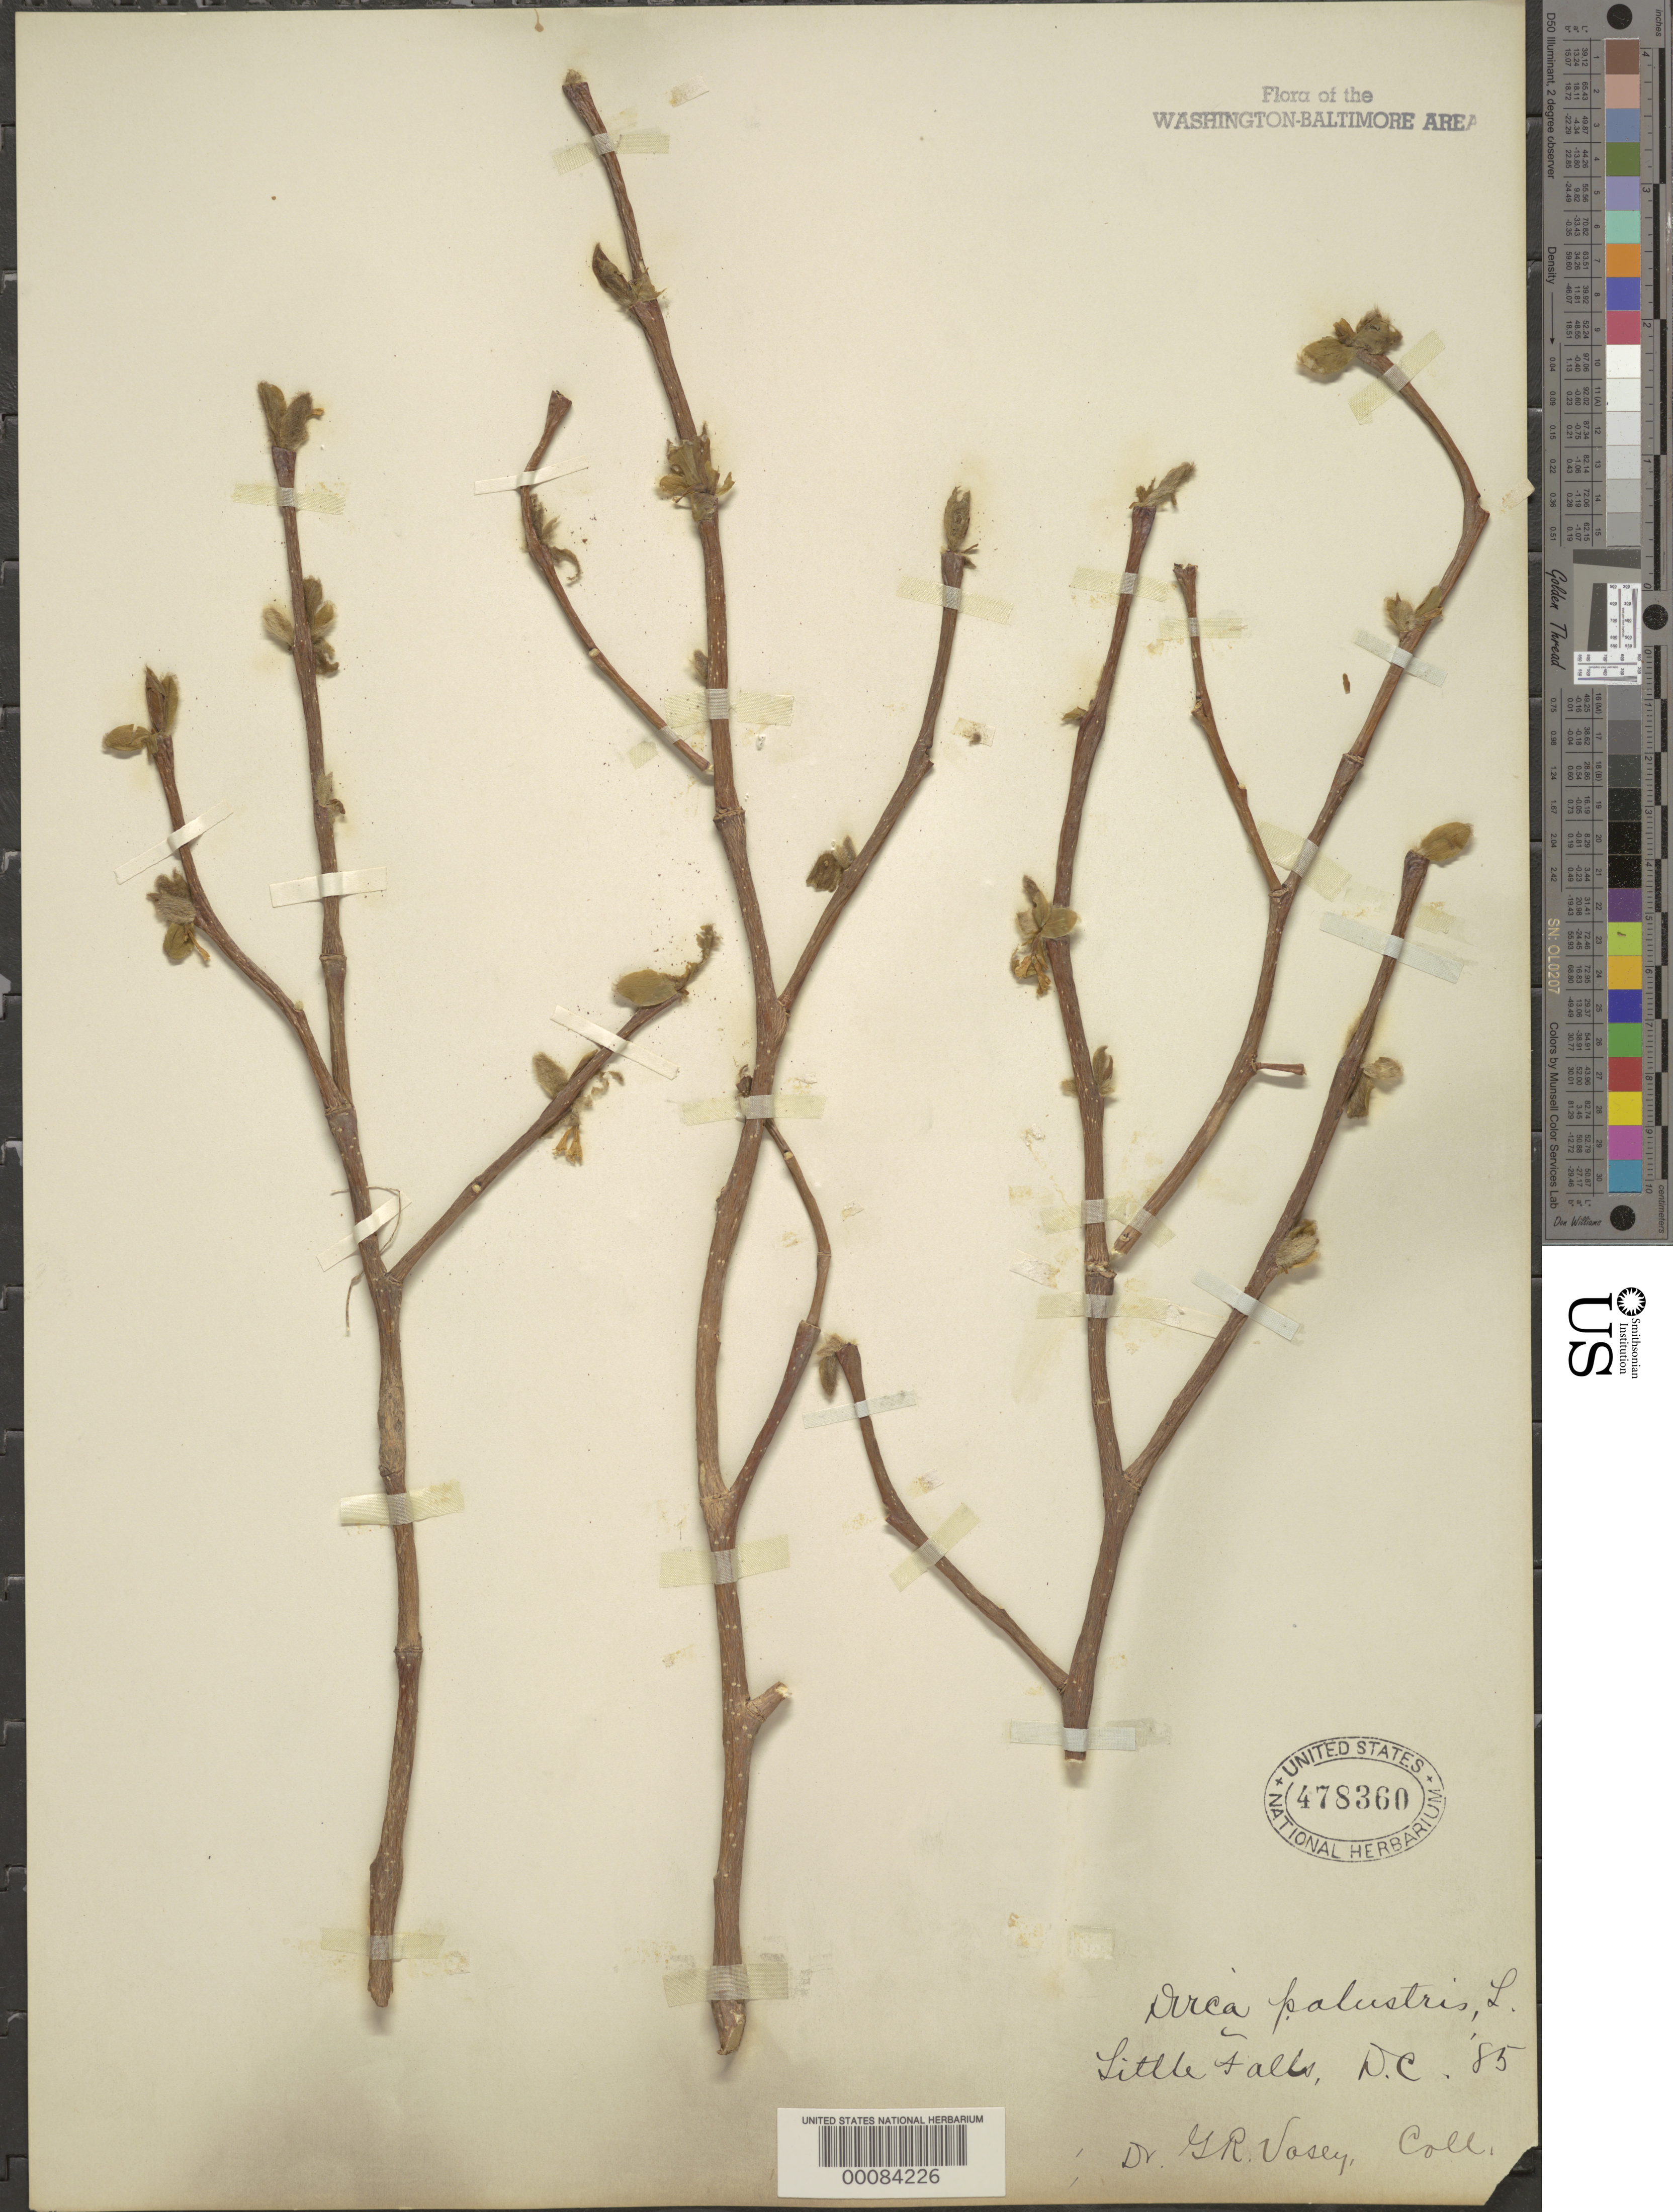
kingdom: Plantae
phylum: Tracheophyta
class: Magnoliopsida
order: Malvales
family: Thymelaeaceae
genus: Dirca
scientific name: Dirca palustris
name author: L.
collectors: G. R. Vasey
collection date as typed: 1885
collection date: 1885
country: United States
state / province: District of Columbia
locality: Little Falls C. and O. Canal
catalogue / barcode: US 478360